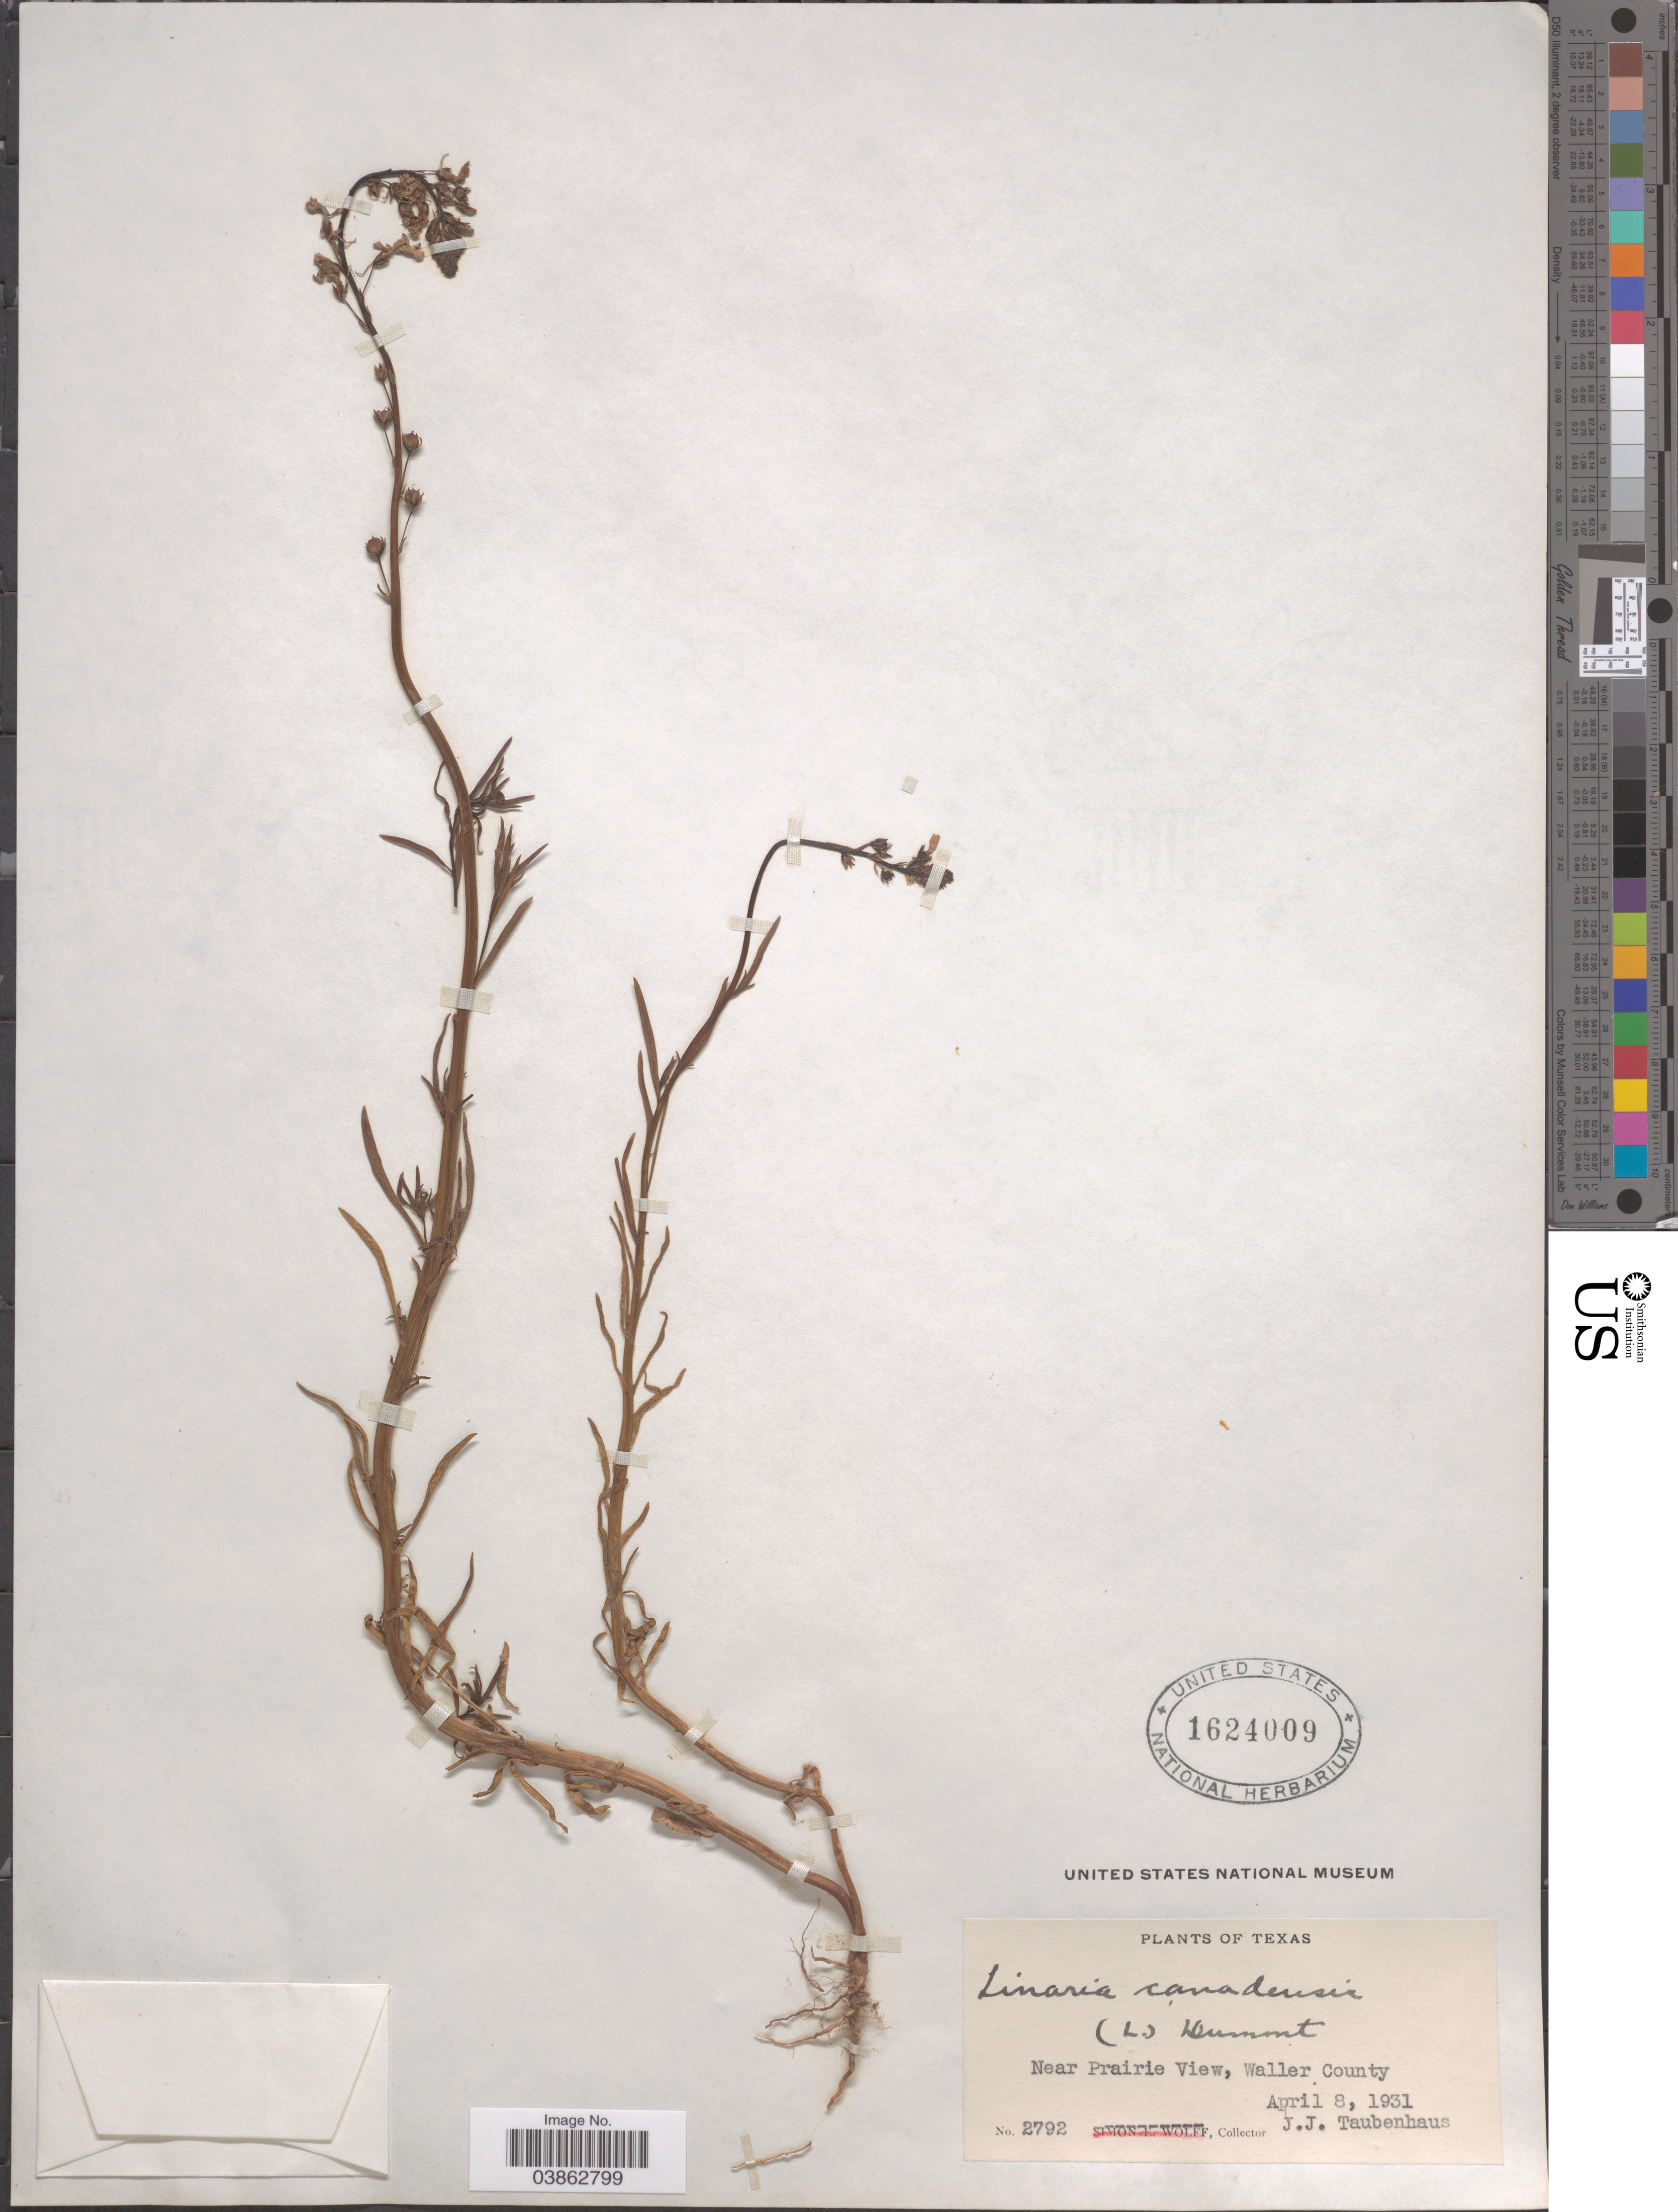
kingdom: Plantae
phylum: Tracheophyta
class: Magnoliopsida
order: Lamiales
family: Plantaginaceae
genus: Linaria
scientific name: Linaria canadensis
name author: (L.) Dum. Cours.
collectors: J. Taubenhaus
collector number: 2792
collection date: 1931-04-08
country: United States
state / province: Texas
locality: Near Prairie View, Waller County.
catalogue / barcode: US 1624009